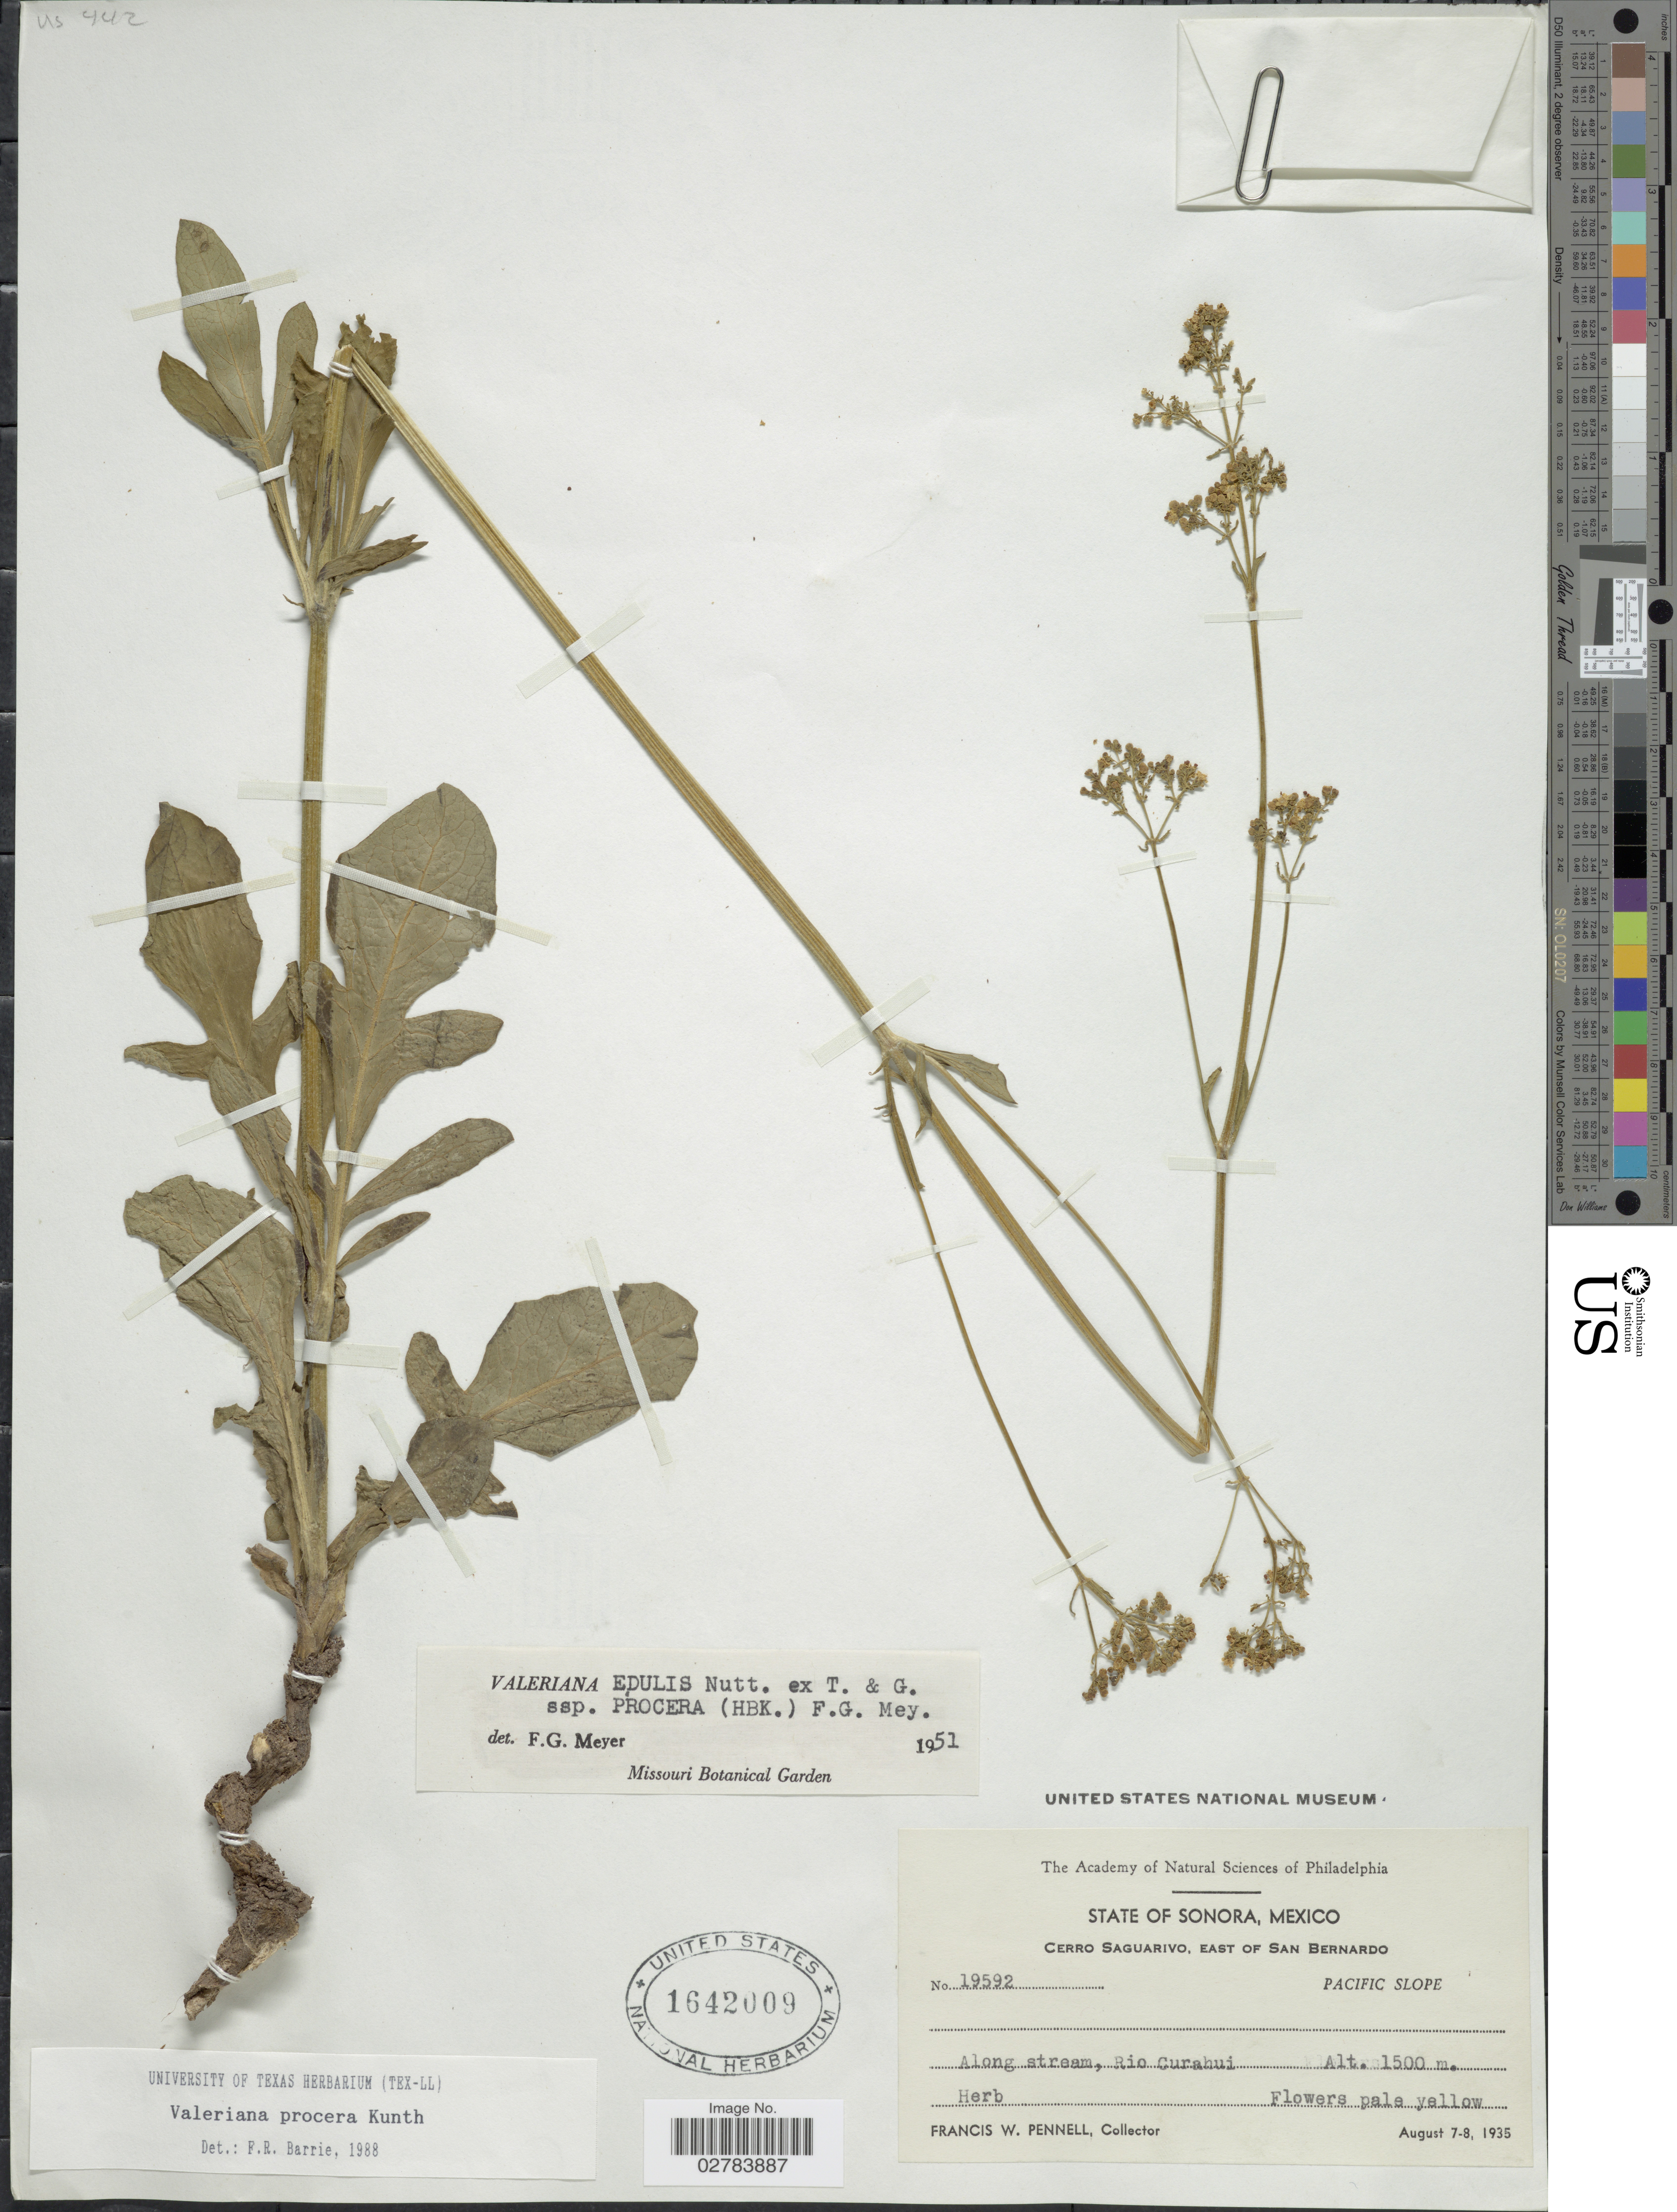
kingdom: Plantae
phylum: Tracheophyta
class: Magnoliopsida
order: Dipsacales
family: Caprifoliaceae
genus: Valeriana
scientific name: Valeriana procera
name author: Kunth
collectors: F. W. Pennell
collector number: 19592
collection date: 1935-08-07/1935-08-08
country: Mexico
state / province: Sonora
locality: Cerro Saguarivo, East of San Bernardo, Pacific Slope, Along stream, Rio Curahui.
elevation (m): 1500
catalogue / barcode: US 1642009